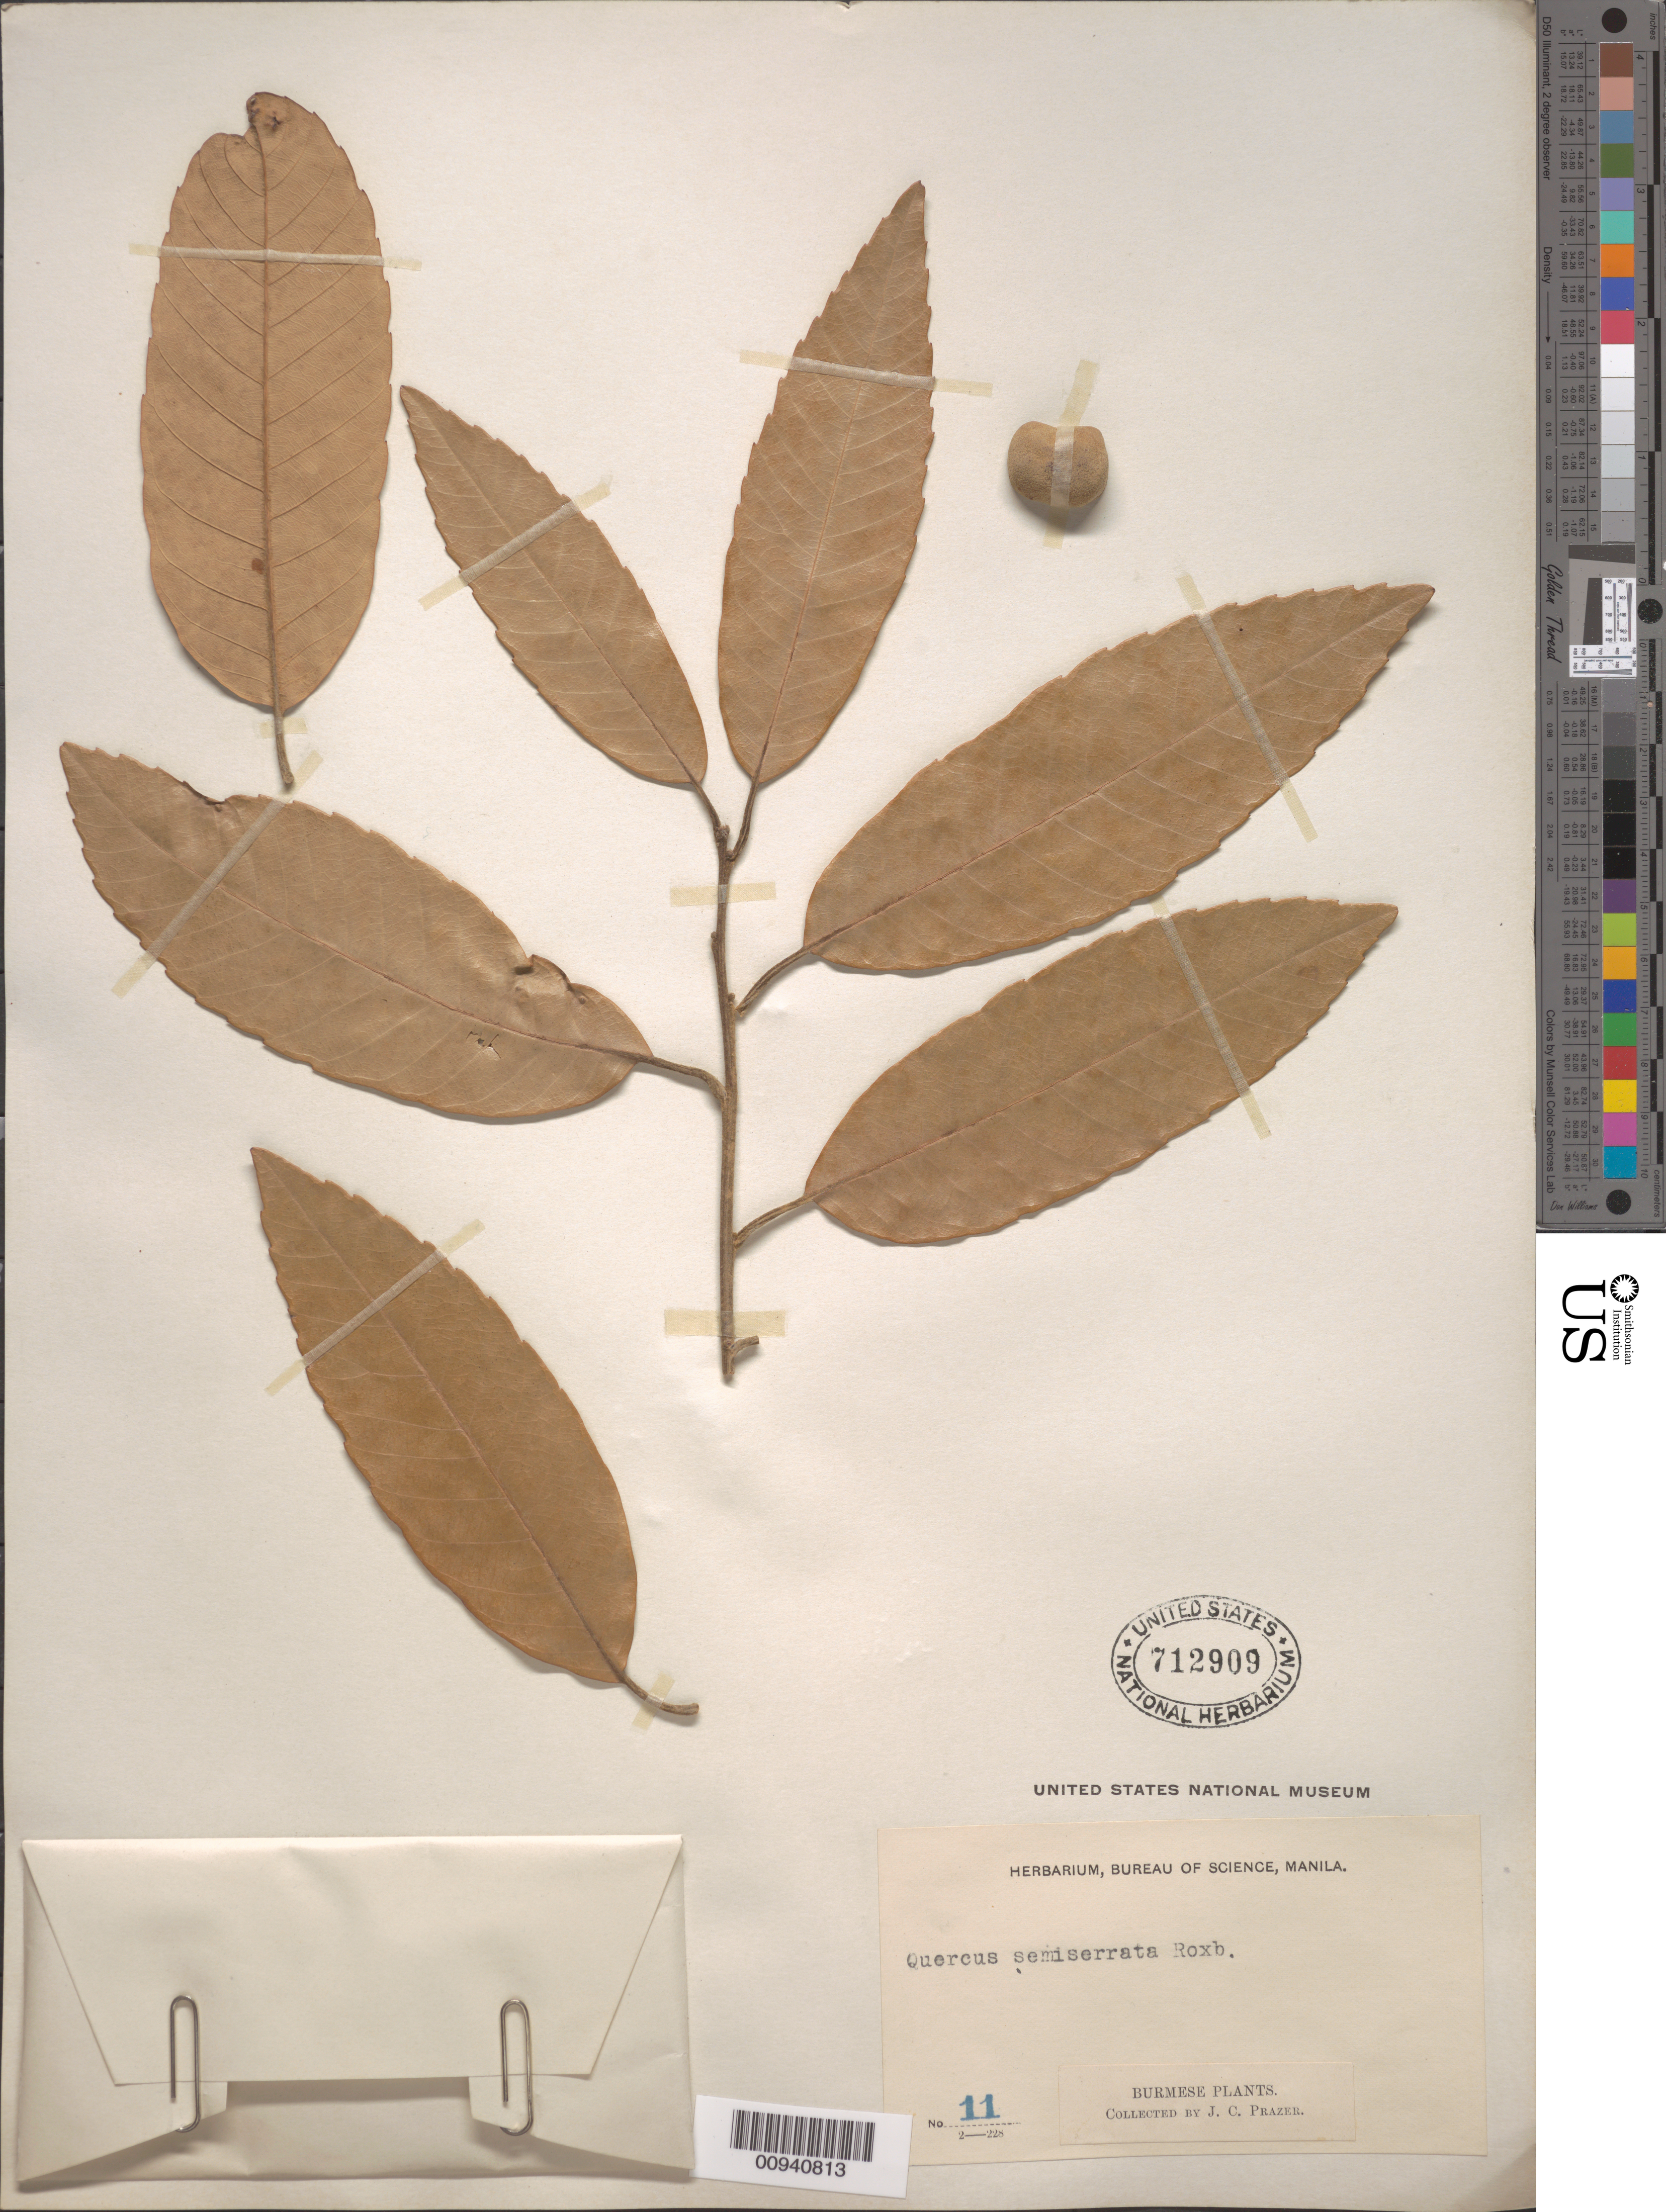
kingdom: Plantae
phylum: Tracheophyta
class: Magnoliopsida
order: Fagales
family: Fagaceae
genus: Quercus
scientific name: Quercus semiserrata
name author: Roxb.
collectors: J. Prazer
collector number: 11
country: Myanmar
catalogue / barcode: US 7129009